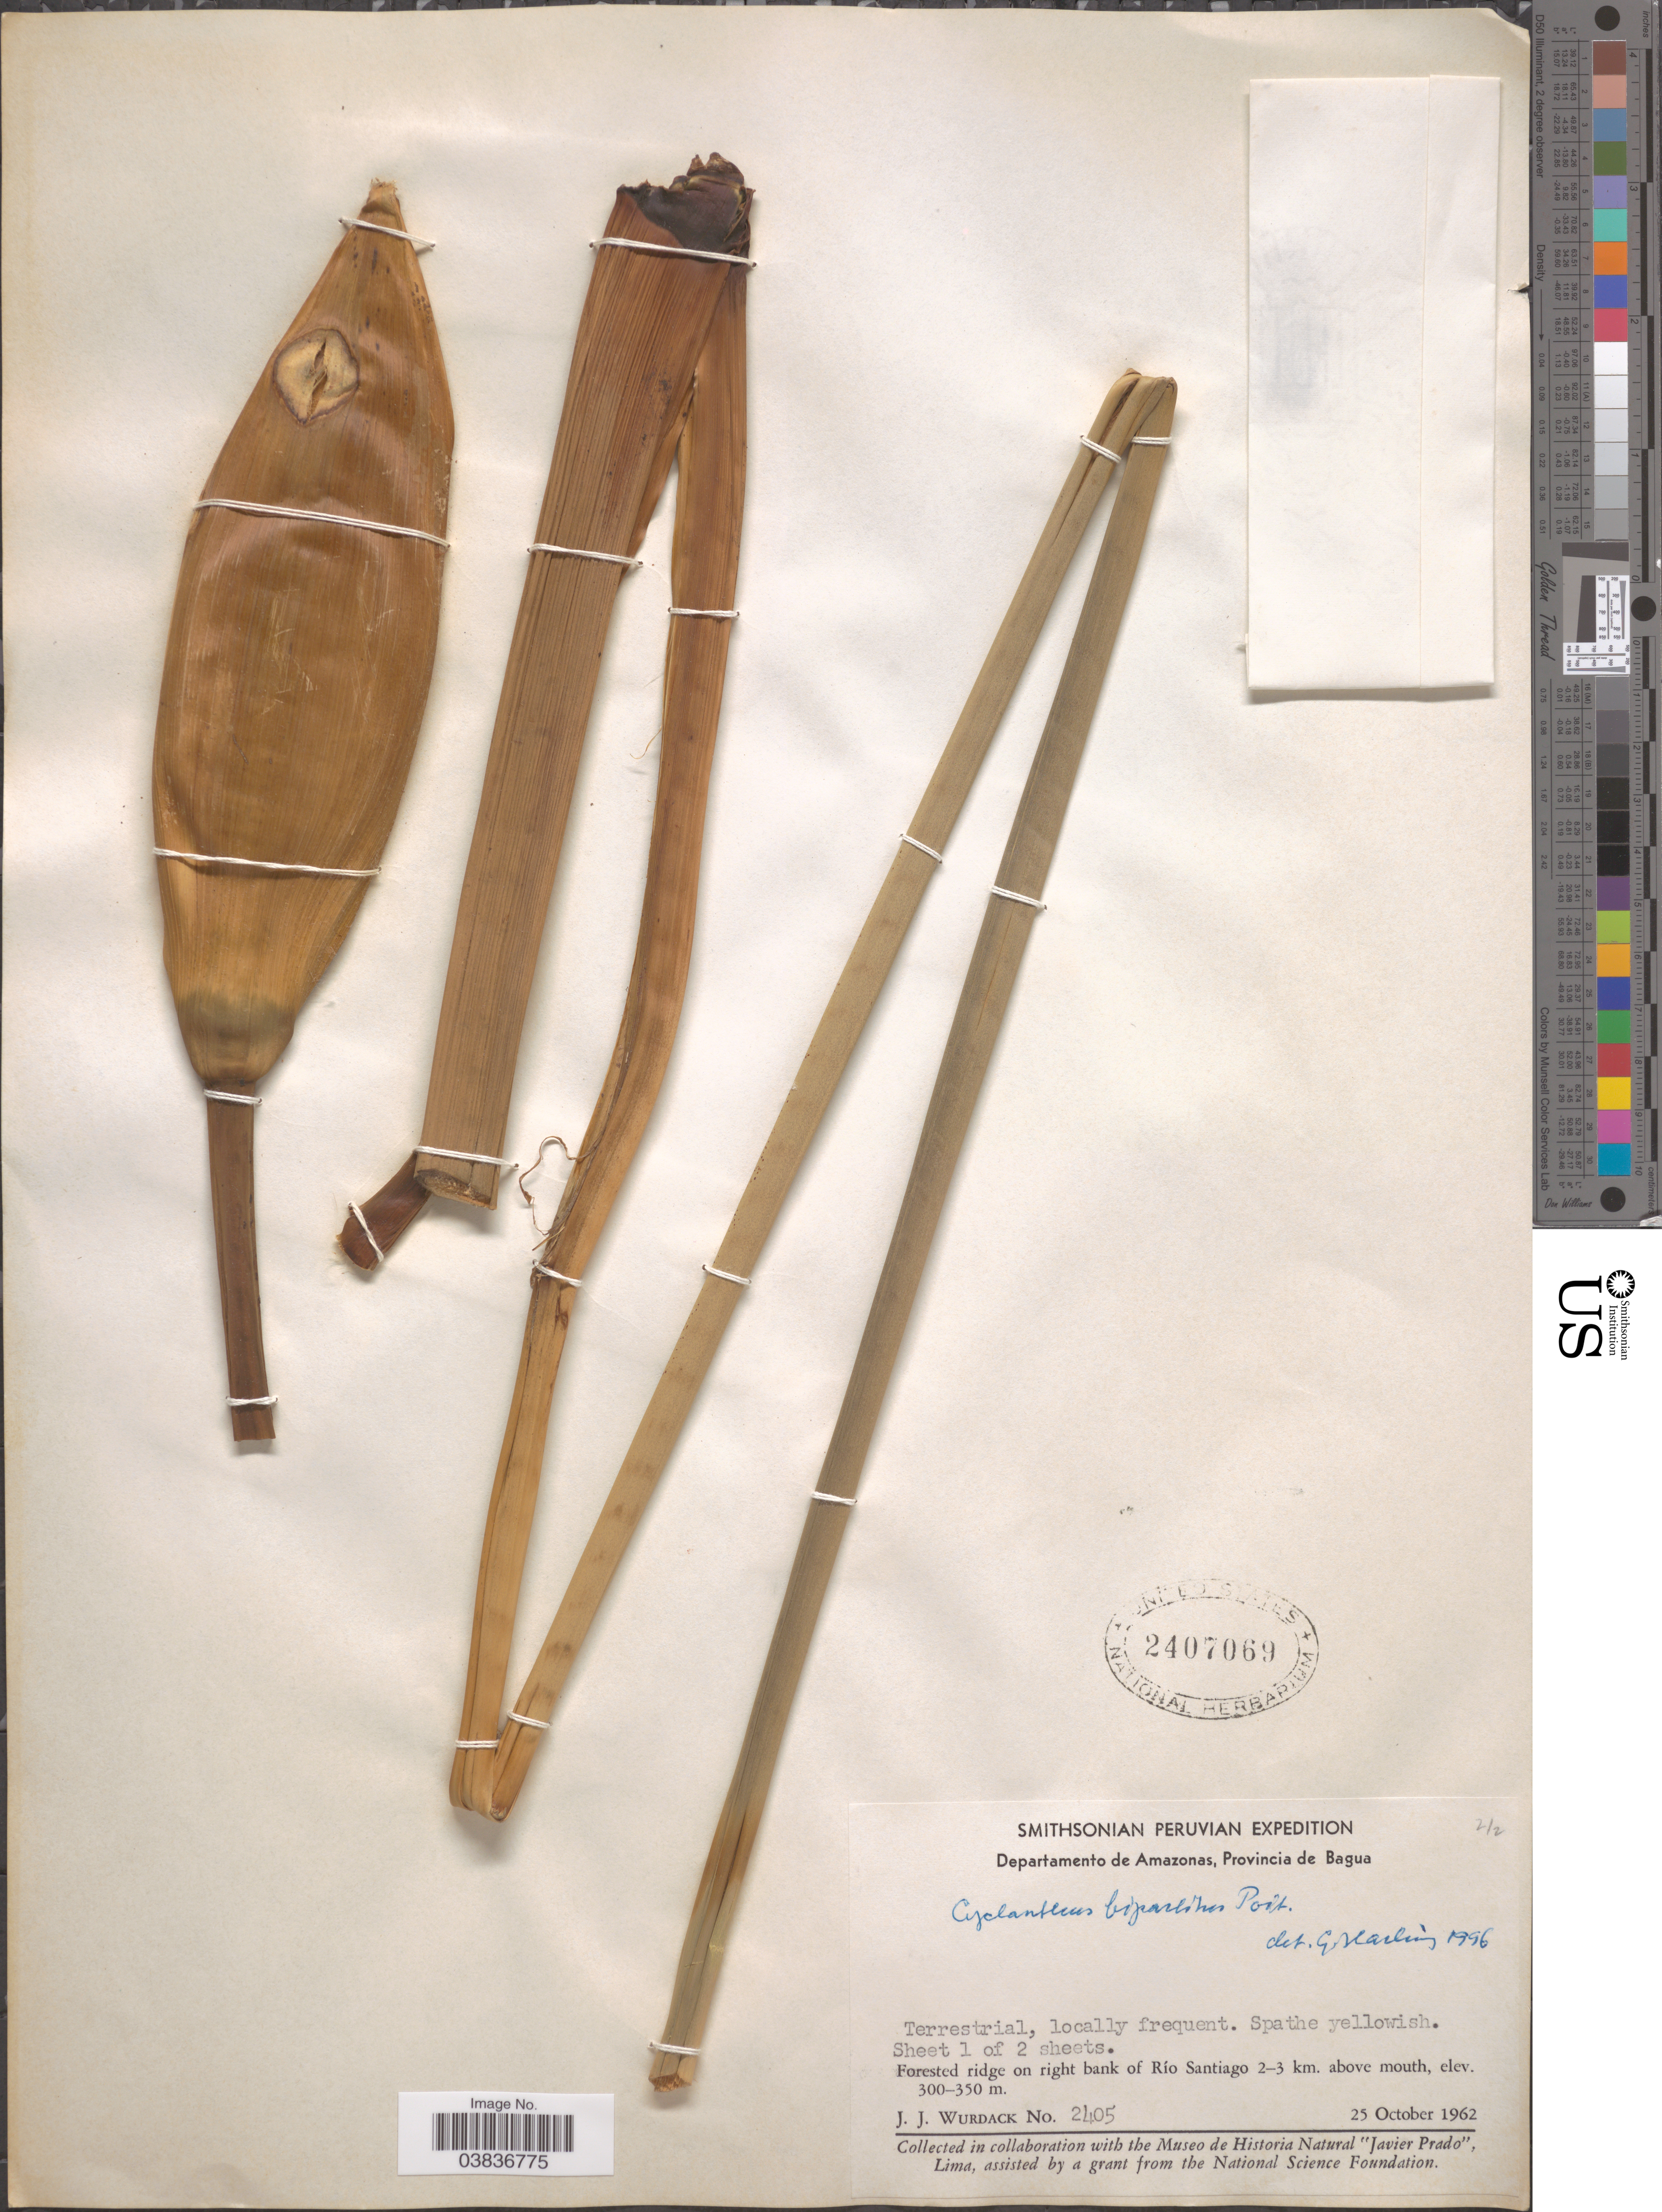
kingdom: Plantae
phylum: Tracheophyta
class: Liliopsida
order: Pandanales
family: Cyclanthaceae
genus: Cyclanthus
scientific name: Cyclanthus bipartitus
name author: Poit. ex A. Rich.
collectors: J. J. Wurdack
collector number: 2405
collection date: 1962-10-25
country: Peru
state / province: Amazonas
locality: Departamento de Amazonas, Provincia de Bagua. Right bank of Río Santiago 2-3 km. above mouth.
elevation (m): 300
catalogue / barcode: US 2407069